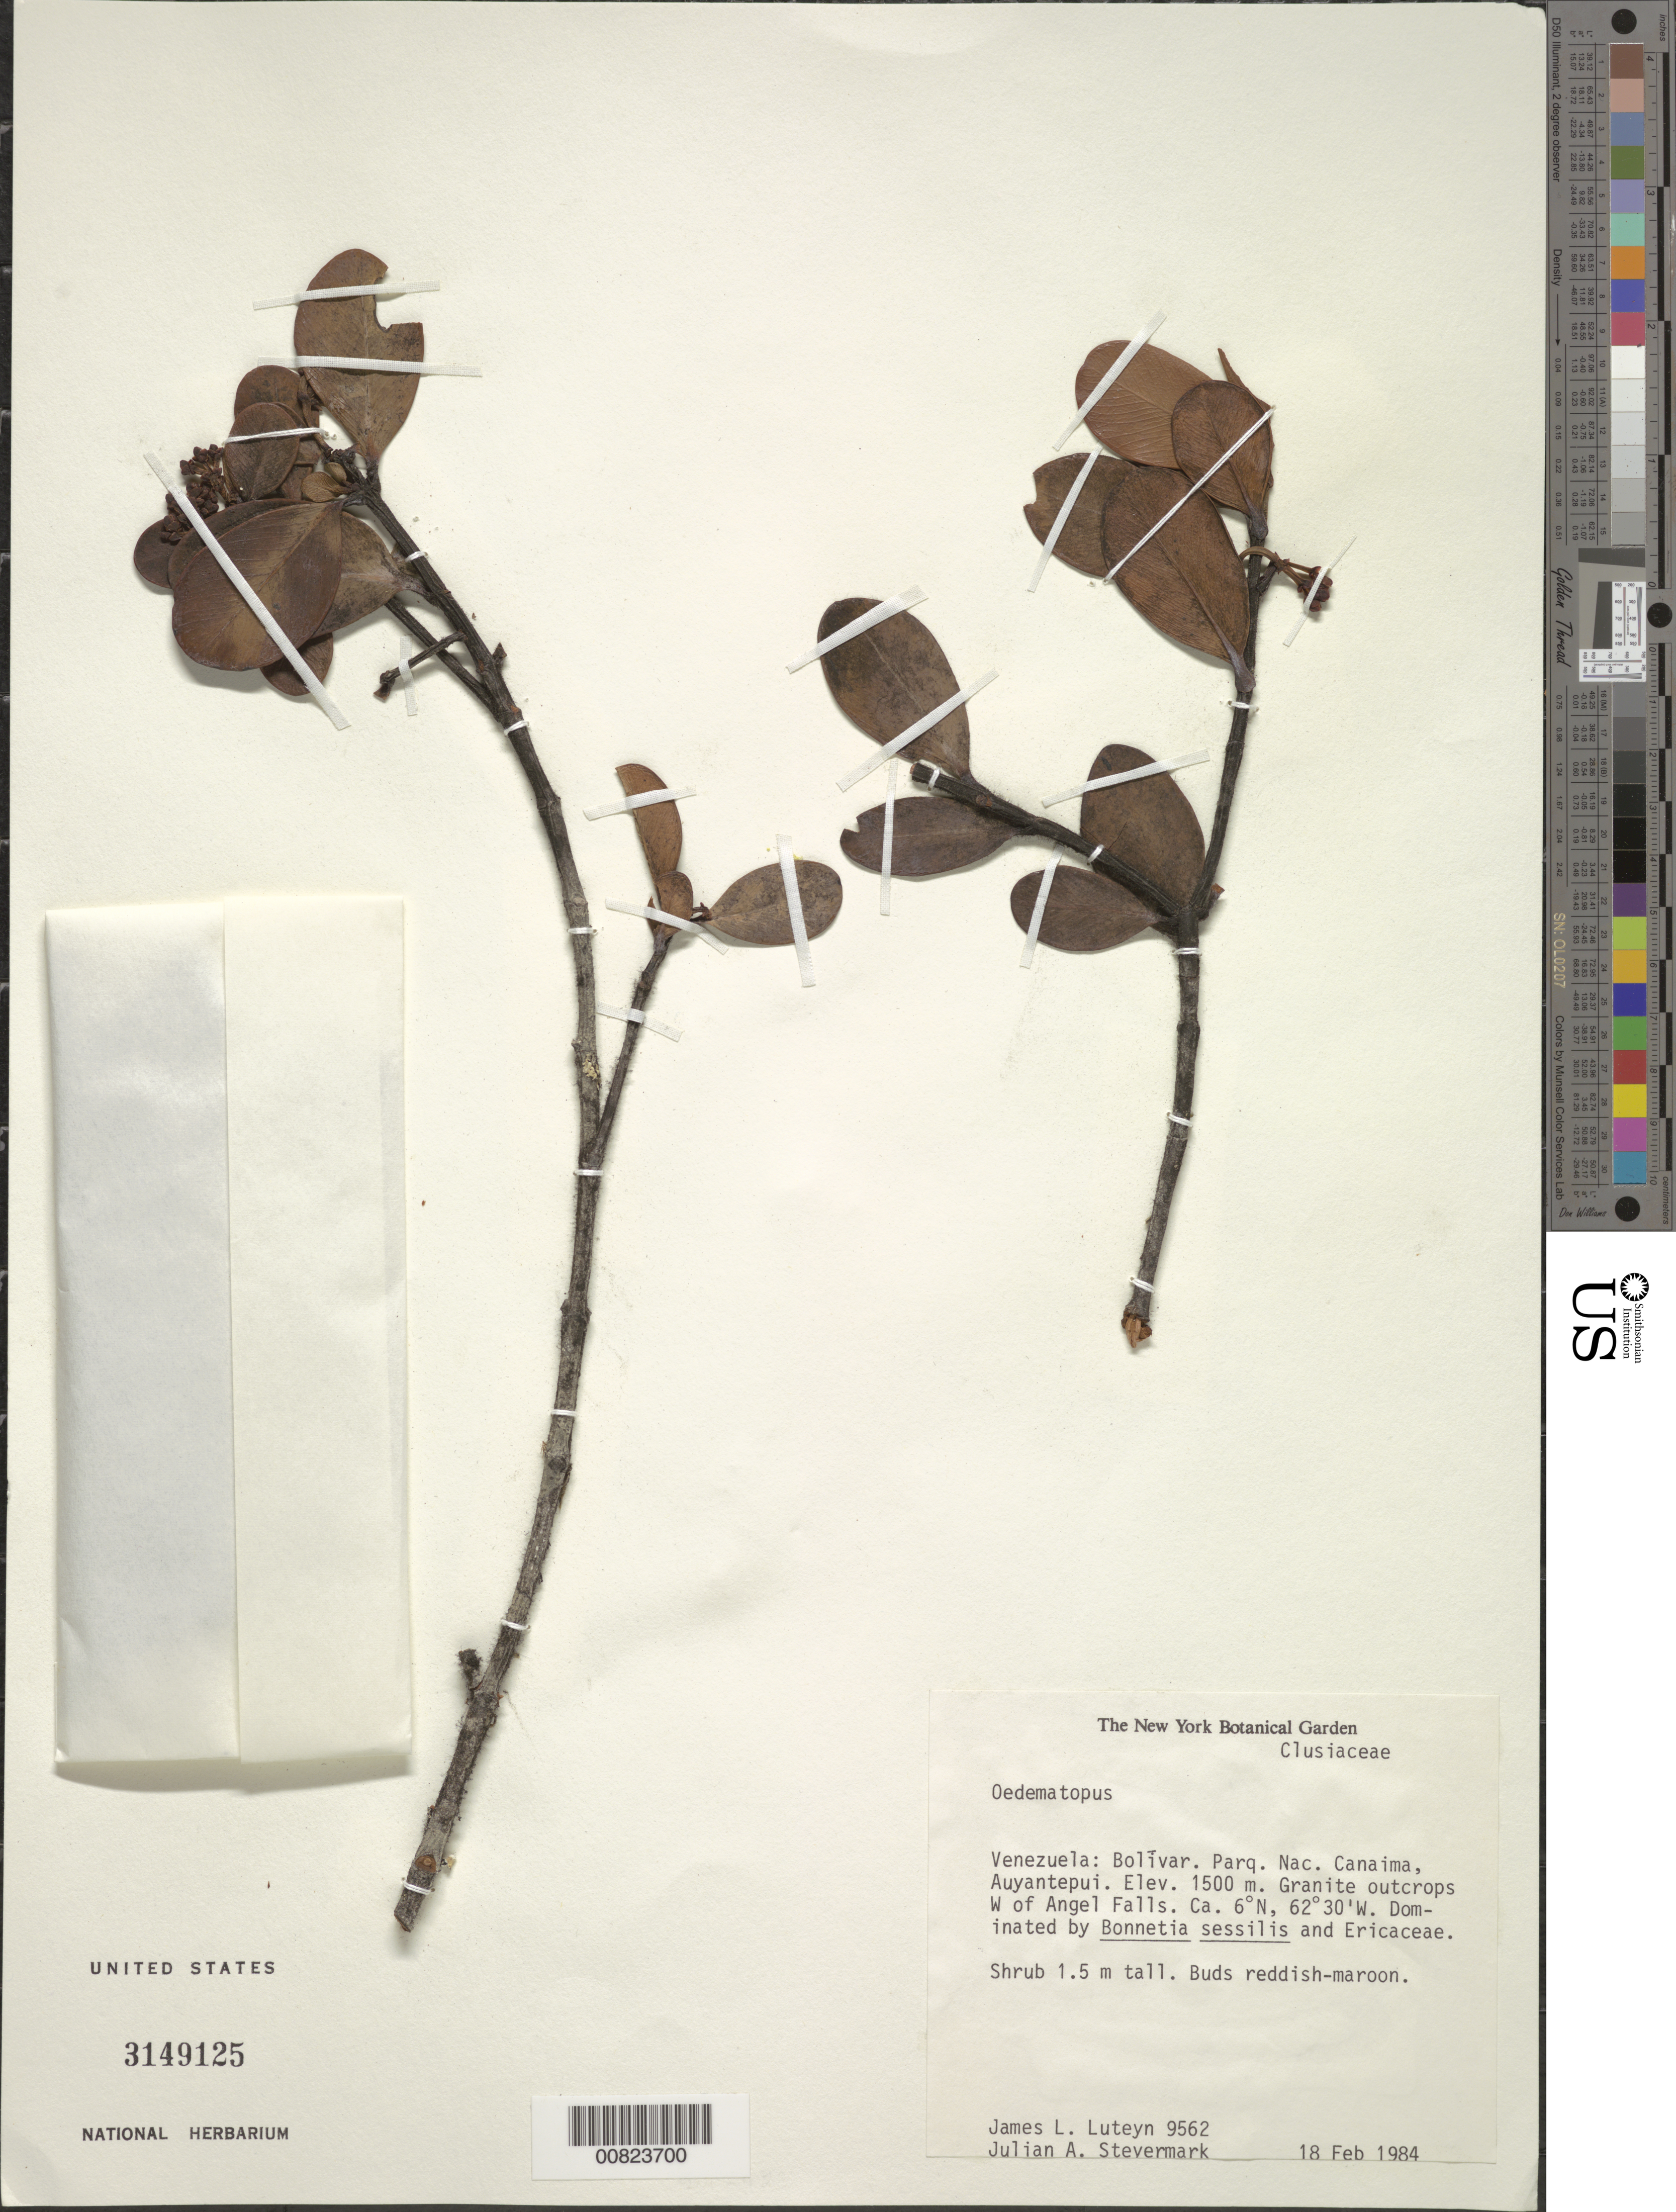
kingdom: Plantae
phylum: Tracheophyta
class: Magnoliopsida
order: Malpighiales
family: Clusiaceae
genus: Clusia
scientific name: Clusia obovata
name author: (Spruce ex Planch. & Triana) Pipoly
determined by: Strong, Mark T., (BOT), Smithsonian Institution - National Museum of Natural History (UNITED STATES)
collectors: J. L. Luteyn, J. Steyermark & O. Huber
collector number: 9562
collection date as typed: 18-Feb-84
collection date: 1984-02-18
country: Venezuela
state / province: Bolívar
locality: Parq. Nac. Canaima, Auyantepuí, W of Angel Falls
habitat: Granite outcrops dominated by Bonnetia sessilis and Ericaceae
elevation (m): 1500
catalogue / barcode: US 3149125